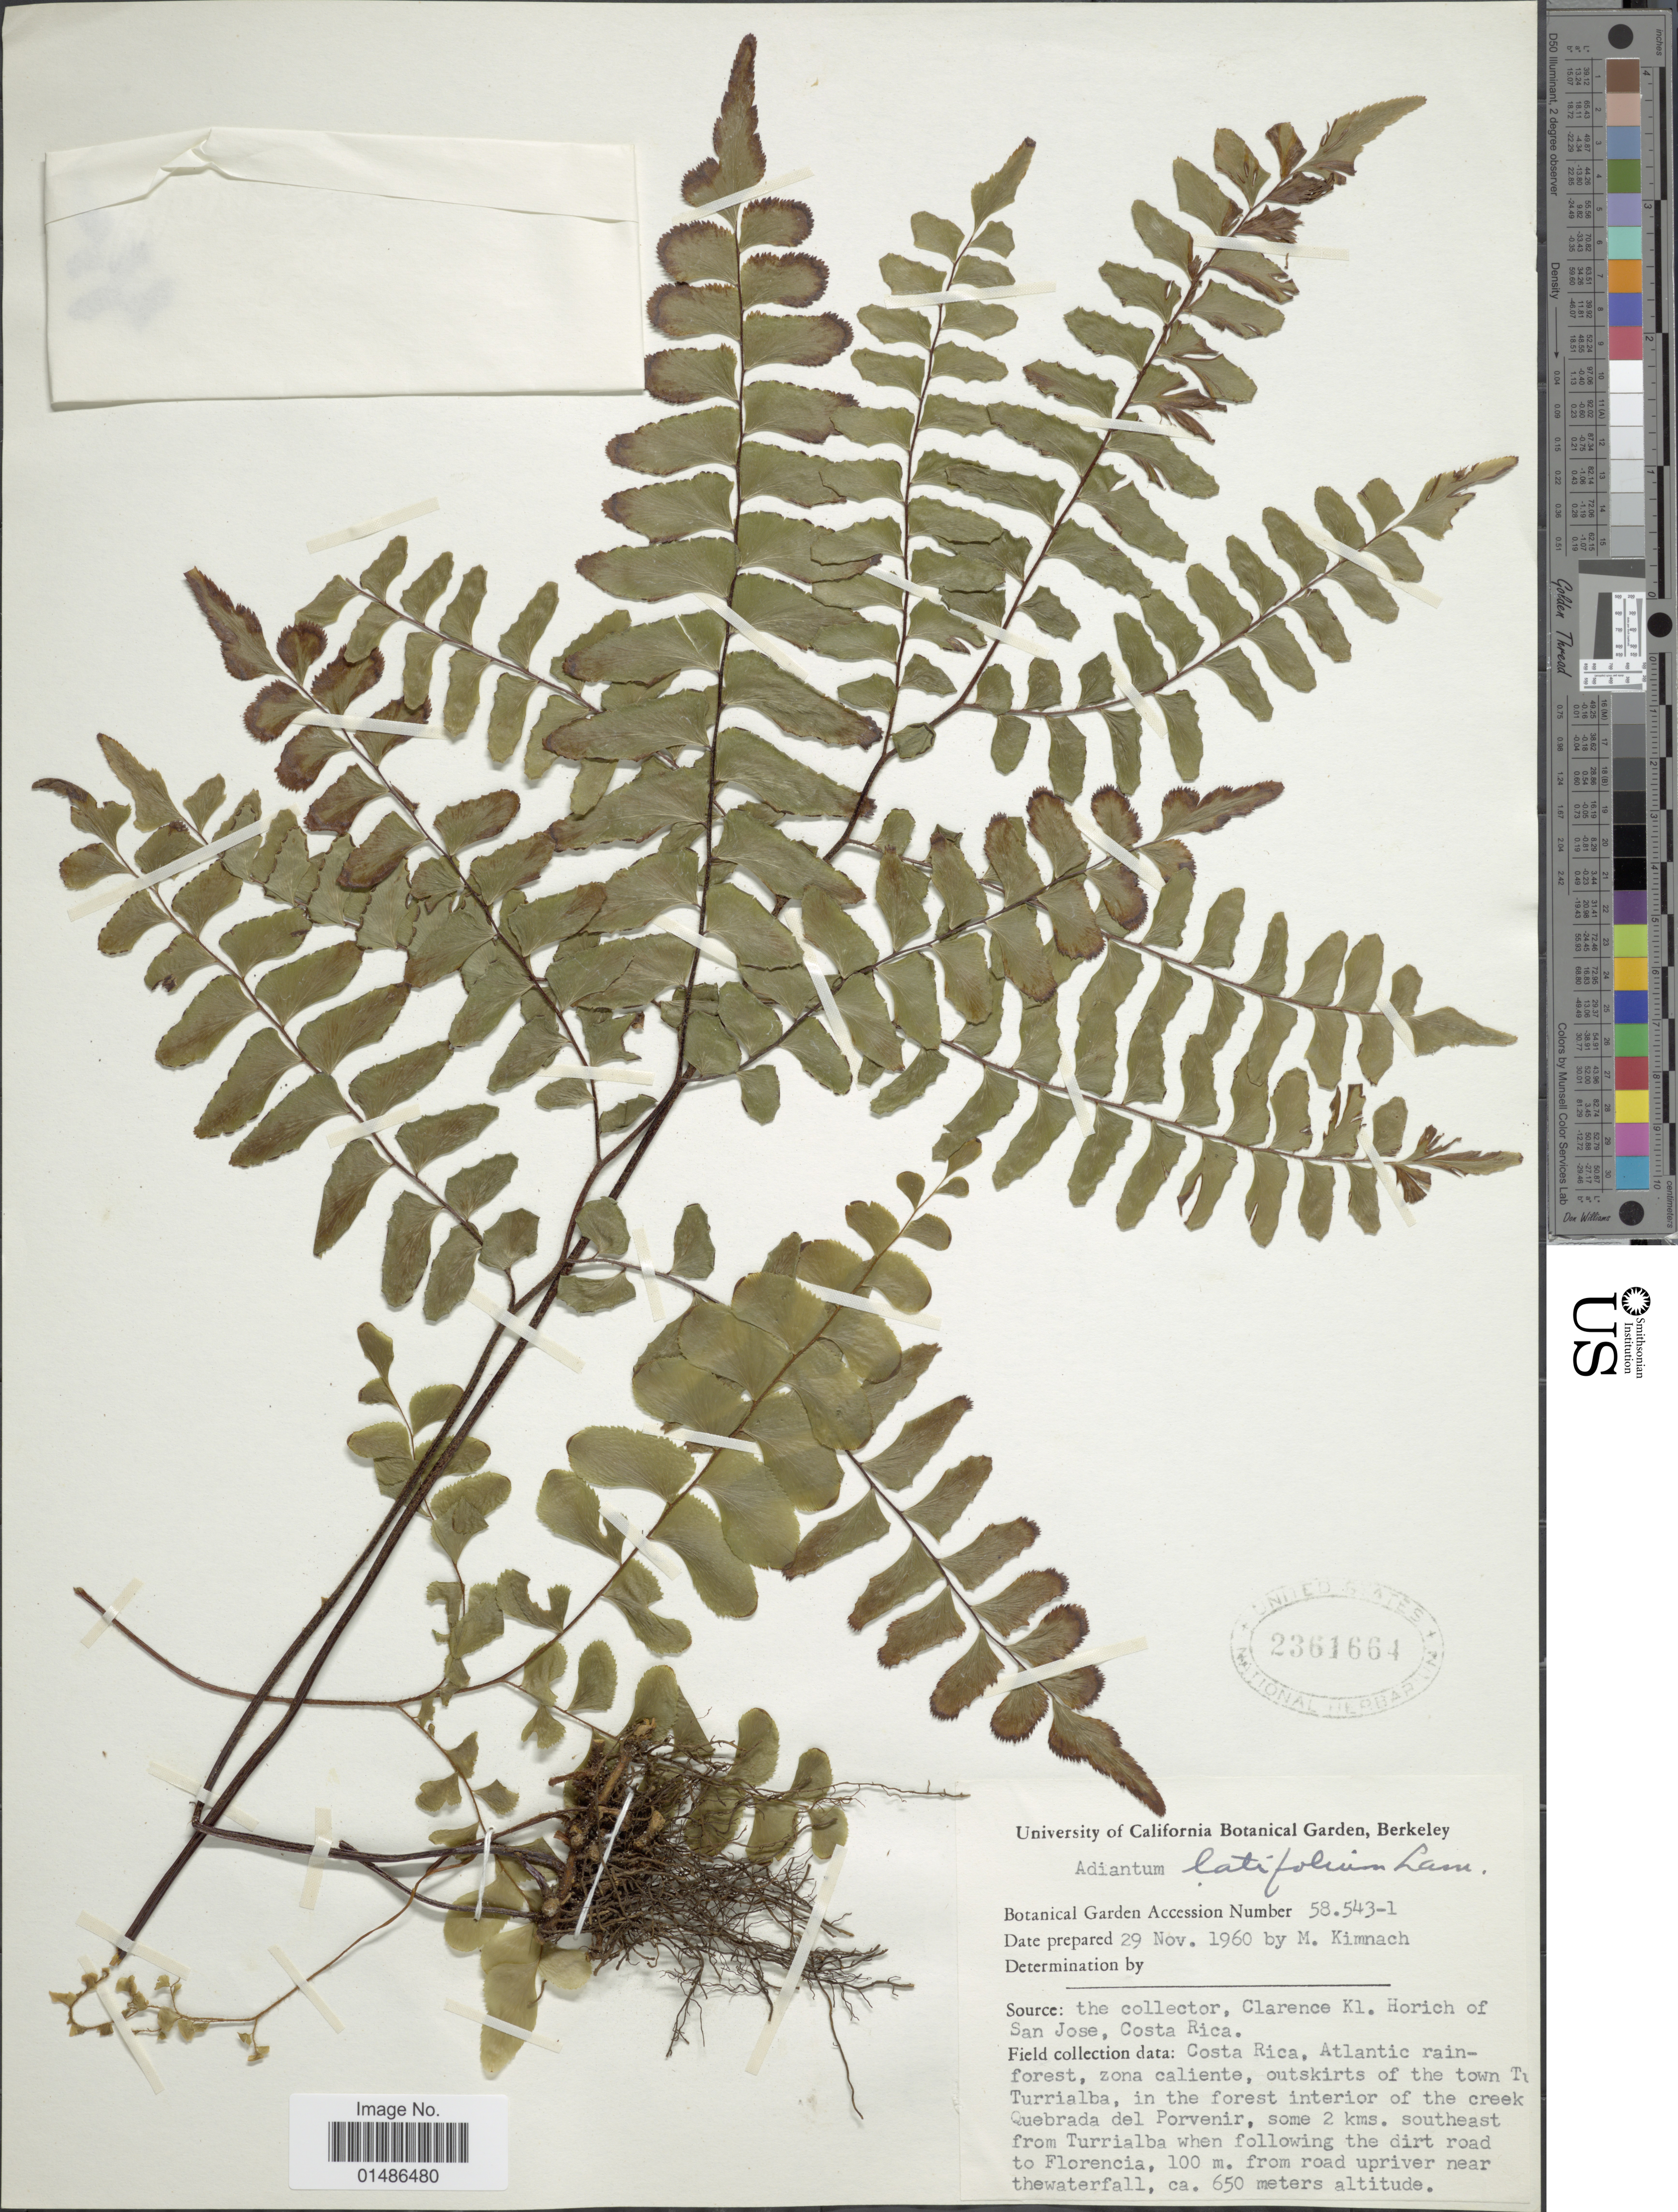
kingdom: Plantae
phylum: Tracheophyta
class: Polypodiopsida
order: Polypodiales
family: Pteridaceae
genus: Adiantum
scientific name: Adiantum latifolium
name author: Lam.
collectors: M. W. Kimnach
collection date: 1960-11-29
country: United States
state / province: California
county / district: Alameda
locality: University of California Botanical Garden, Berkeley.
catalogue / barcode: US 2361664